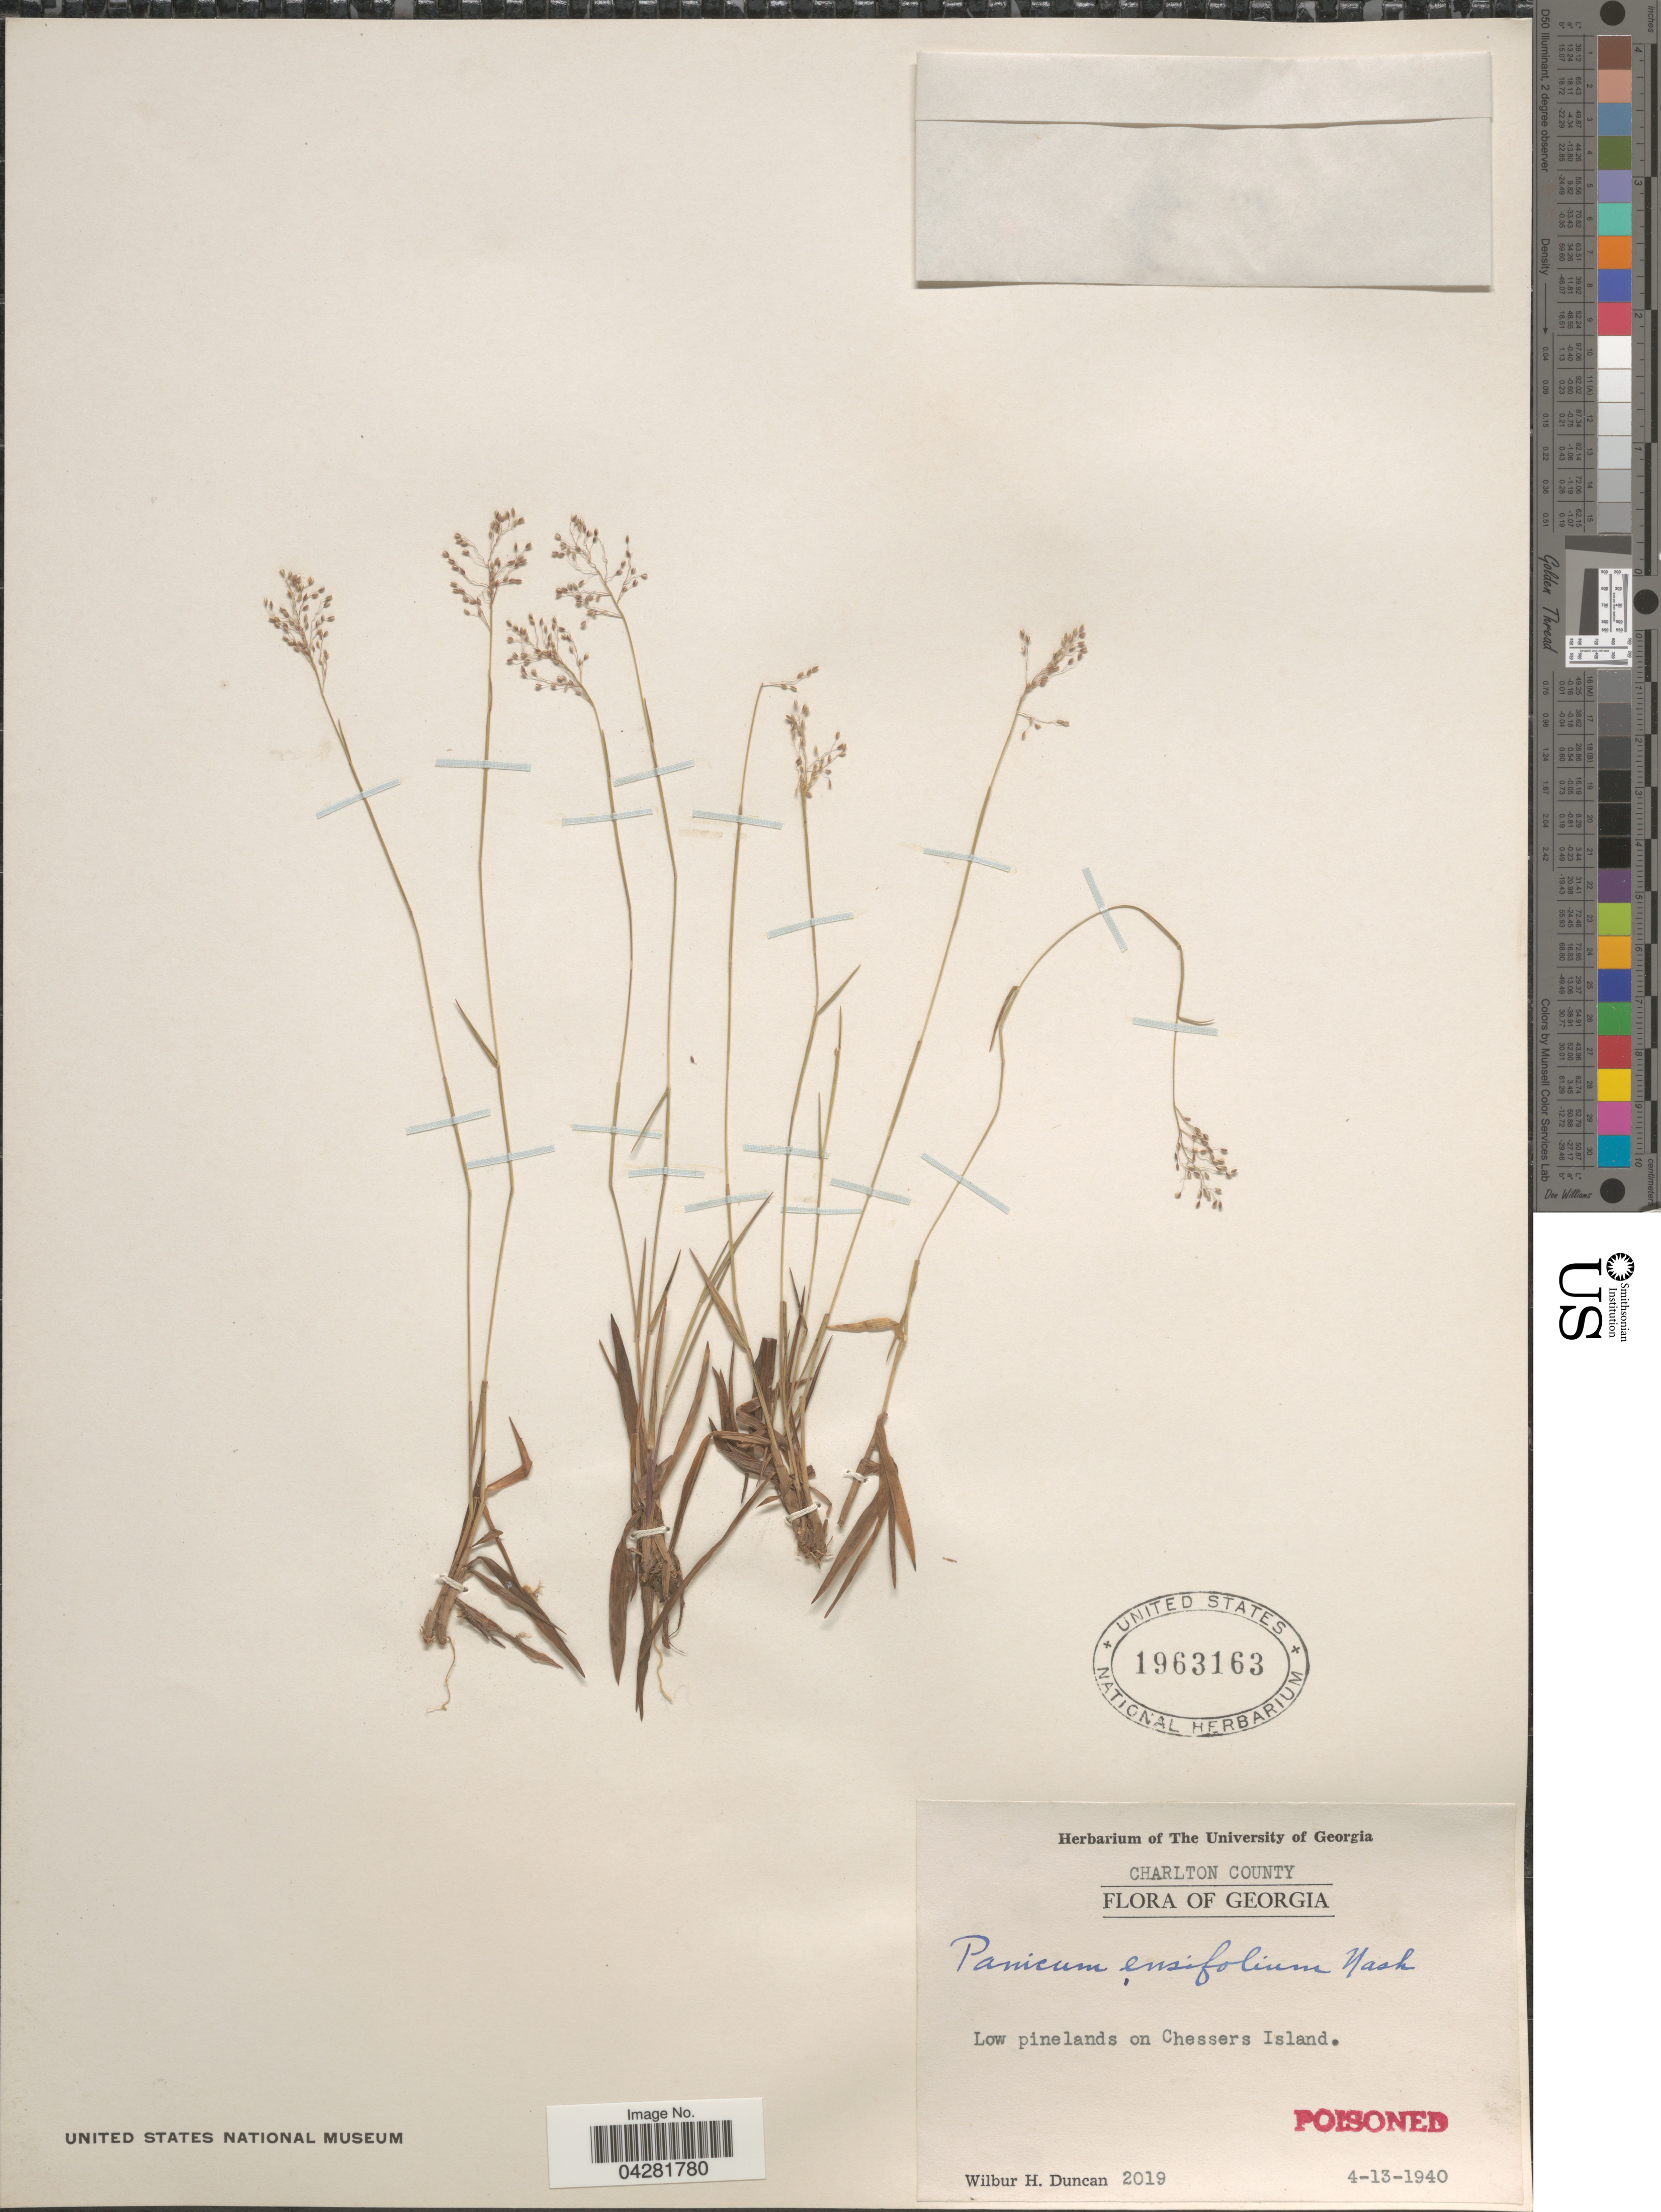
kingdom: Plantae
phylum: Tracheophyta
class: Liliopsida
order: Poales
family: Poaceae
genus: Dichanthelium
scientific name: Dichanthelium ensifolium var. ensifolium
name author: (Baldwin ex Elliot) Gould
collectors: W. H. Duncan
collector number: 2019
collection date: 1940-04-13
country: United States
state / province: Georgia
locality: Charlton County. Low pinelands on Chessers Island.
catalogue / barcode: US 1963163